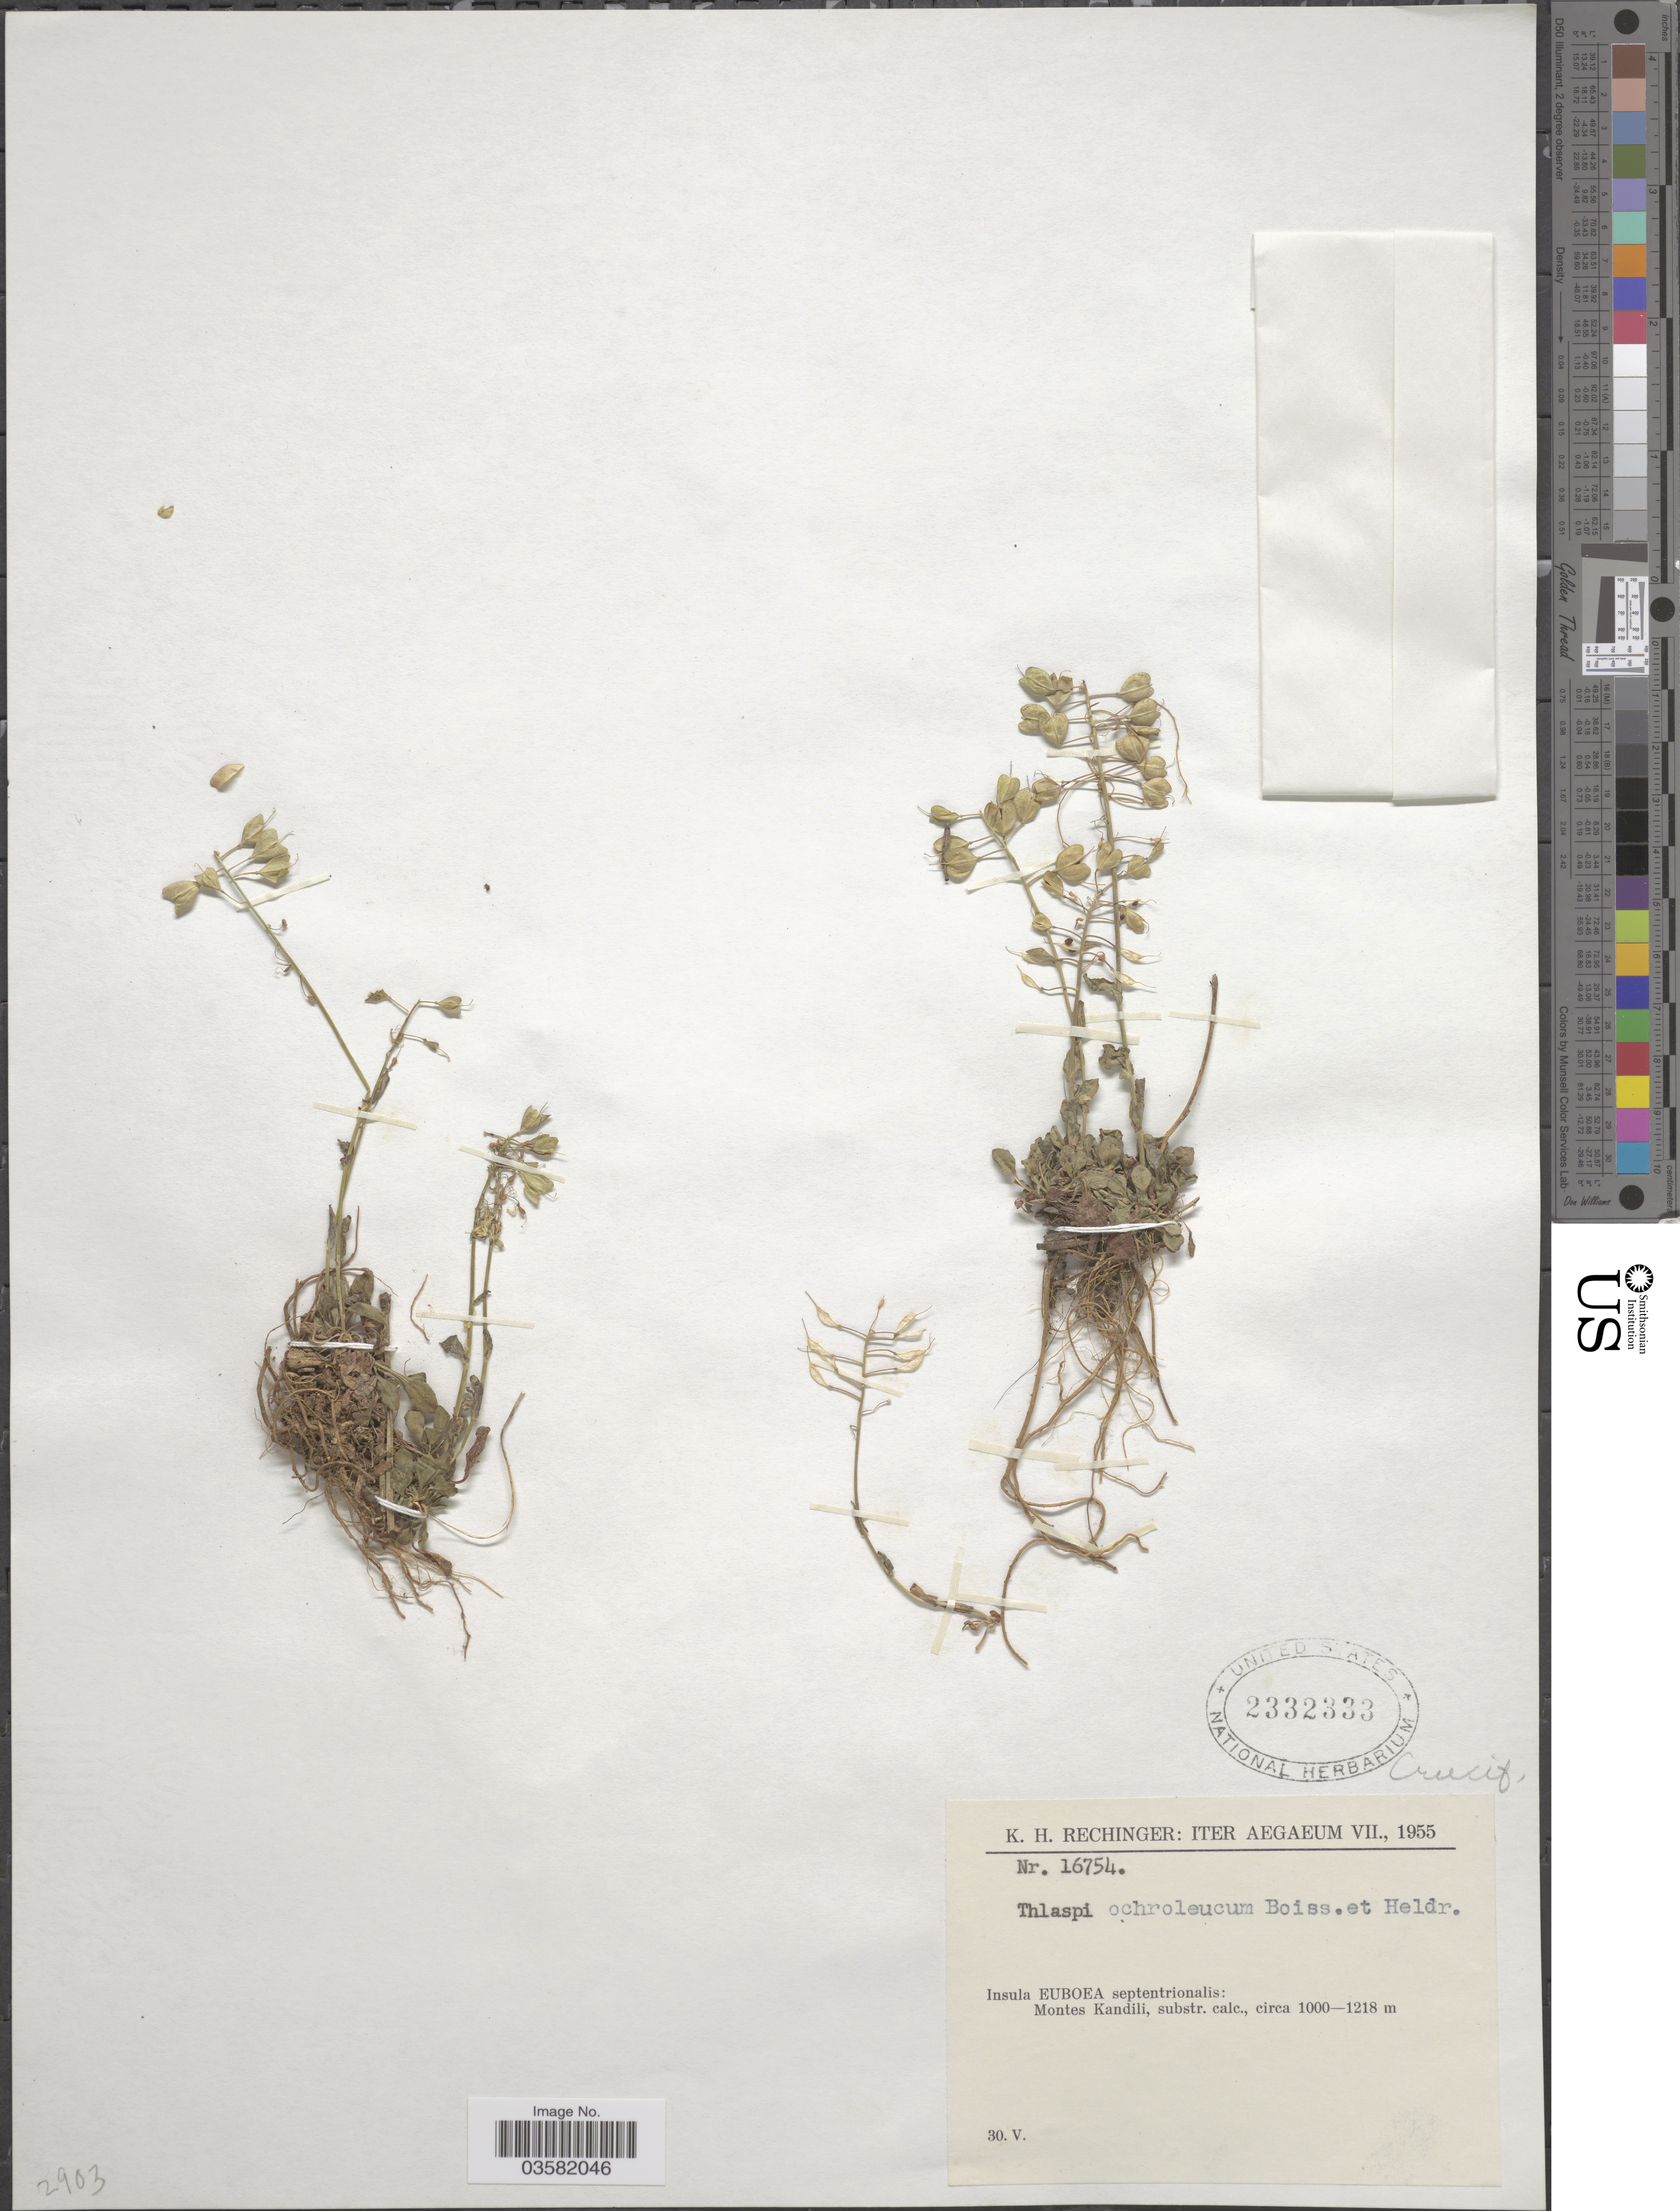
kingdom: Plantae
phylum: Tracheophyta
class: Magnoliopsida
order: Brassicales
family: Brassicaceae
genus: Thlaspi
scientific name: Thlaspi ochroleucum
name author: Boiss. & Heldr.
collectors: K. H. Rechinger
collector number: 16754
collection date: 1955-05-30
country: Greece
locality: Iter Aegaeum. Insula Euboea septentrionalis: Montes Kandili.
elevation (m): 1000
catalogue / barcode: US 2332333